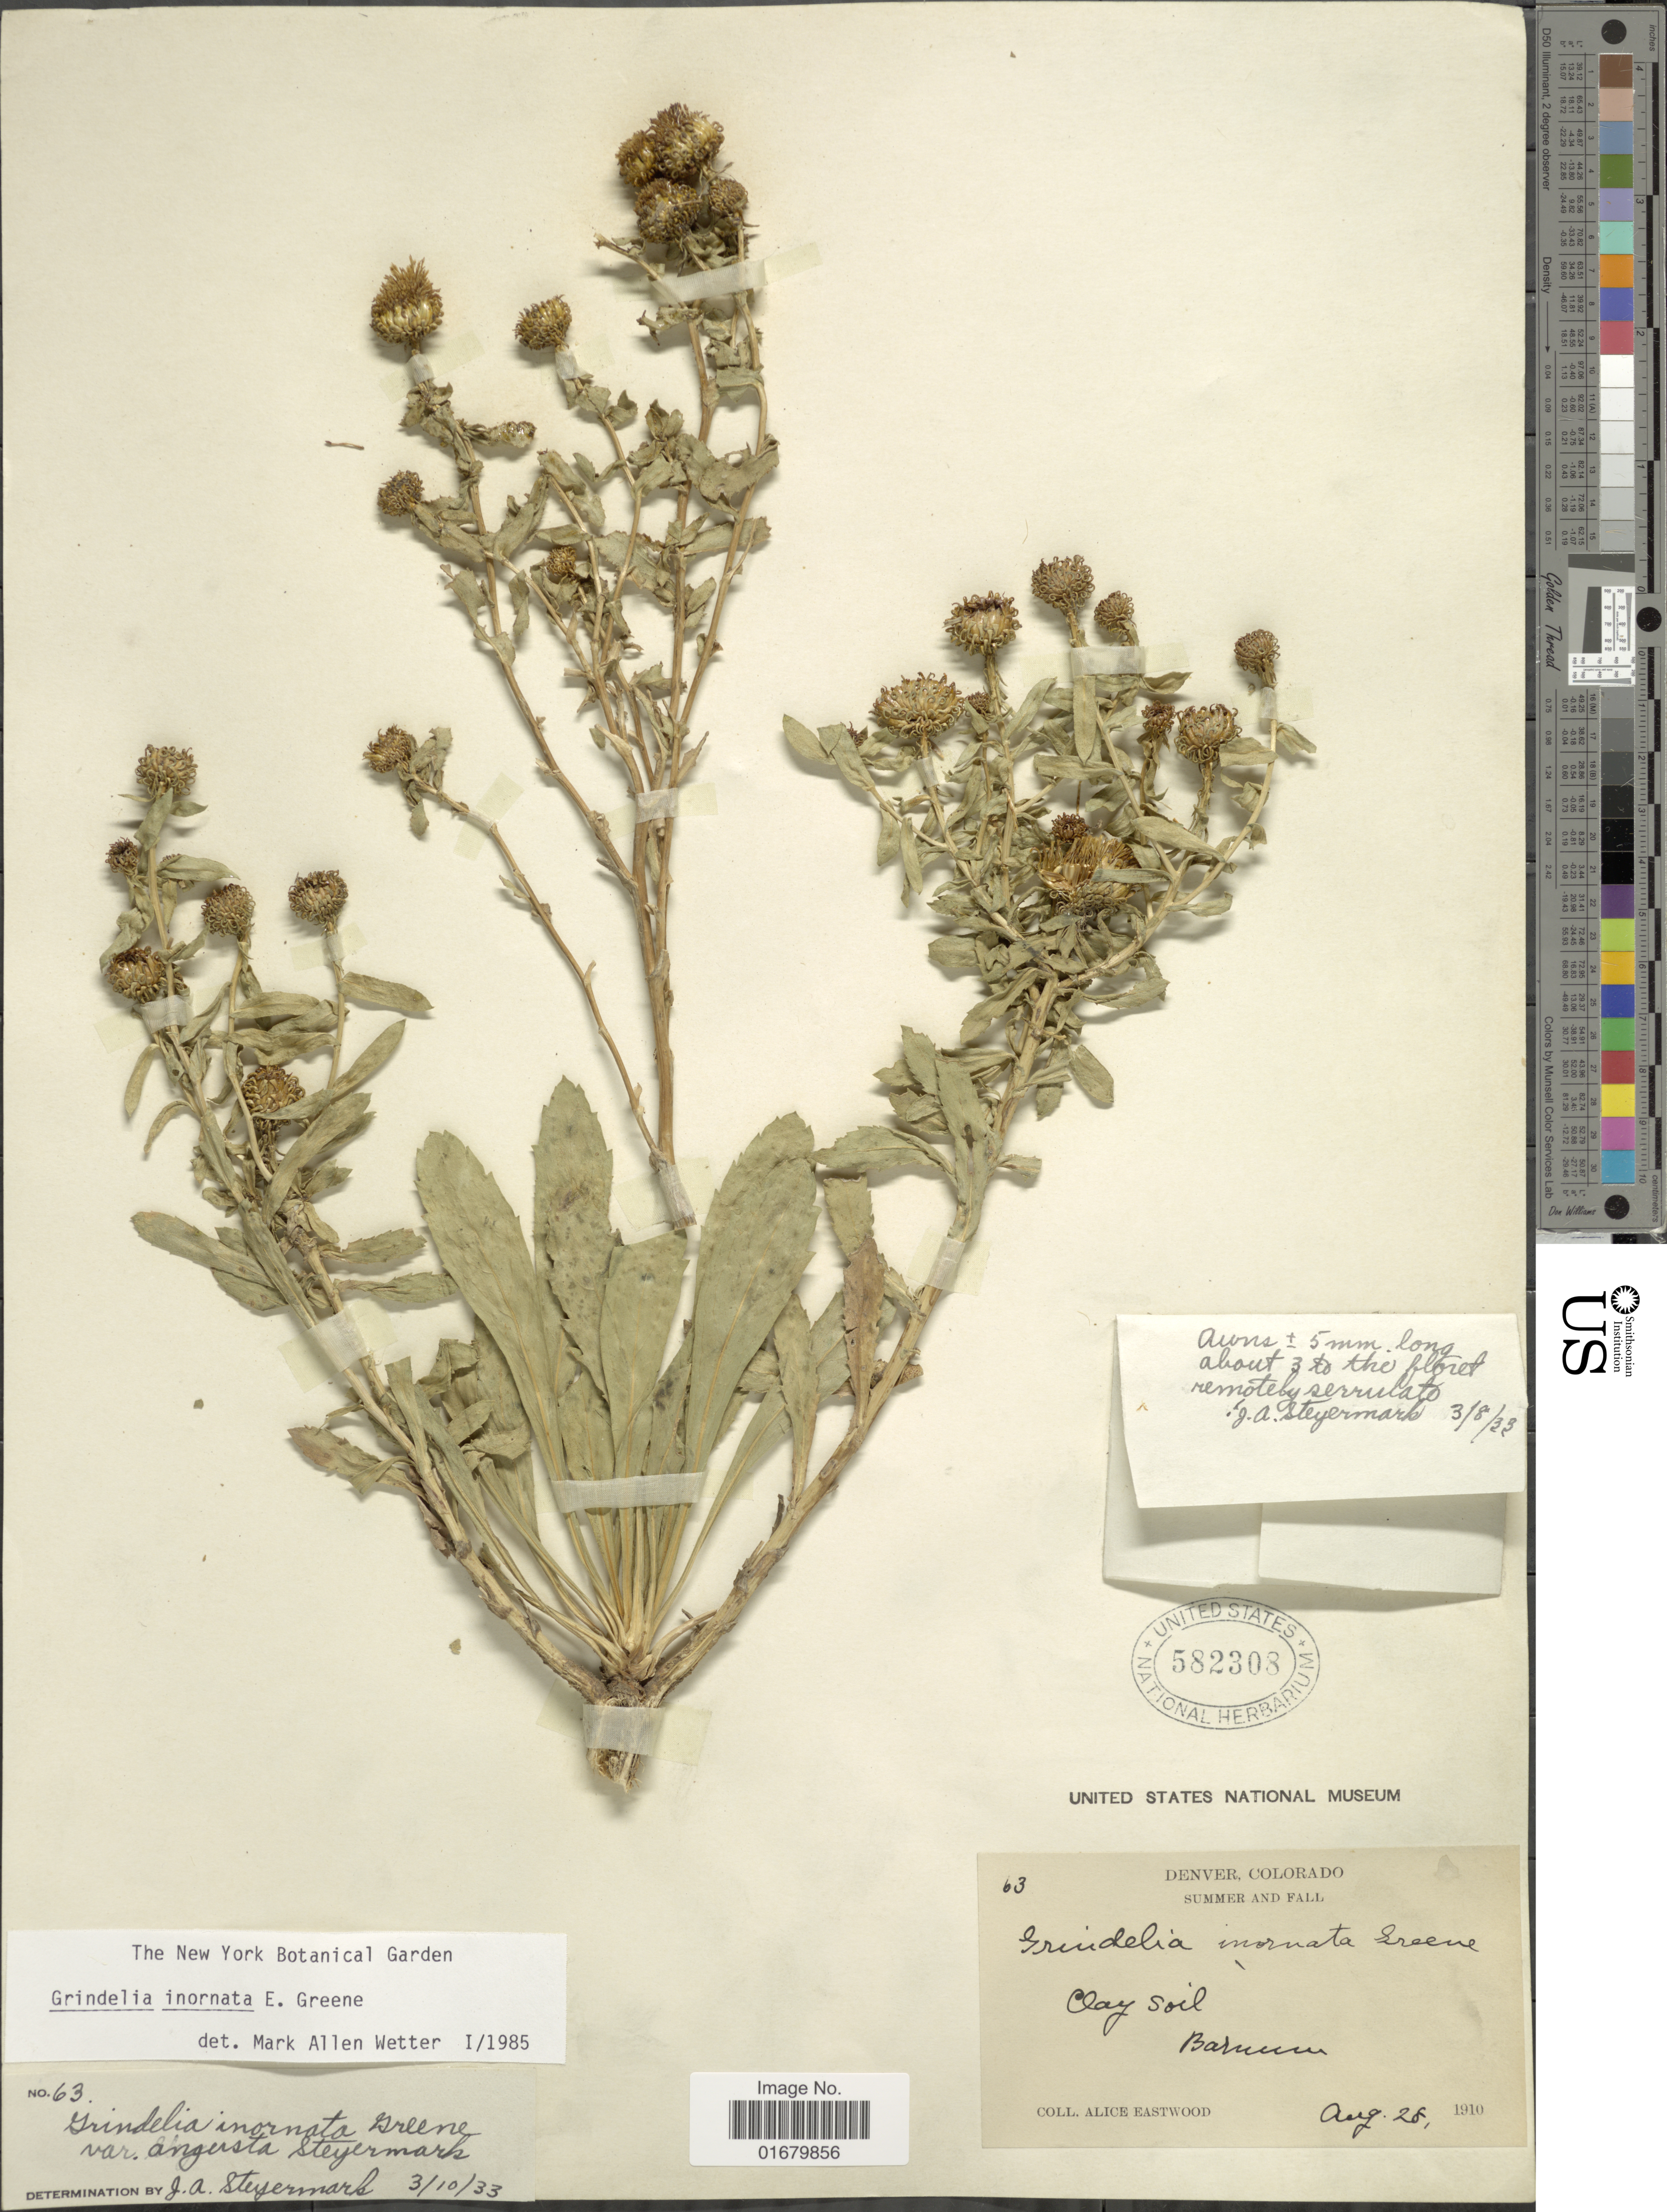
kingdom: Plantae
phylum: Tracheophyta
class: Magnoliopsida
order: Asterales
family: Asteraceae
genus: Grindelia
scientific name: Grindelia inornata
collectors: A. Eastwood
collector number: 63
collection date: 1910-08-28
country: United States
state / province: Colorado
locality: Denver, summer and fall, Barnum.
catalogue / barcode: US 582303